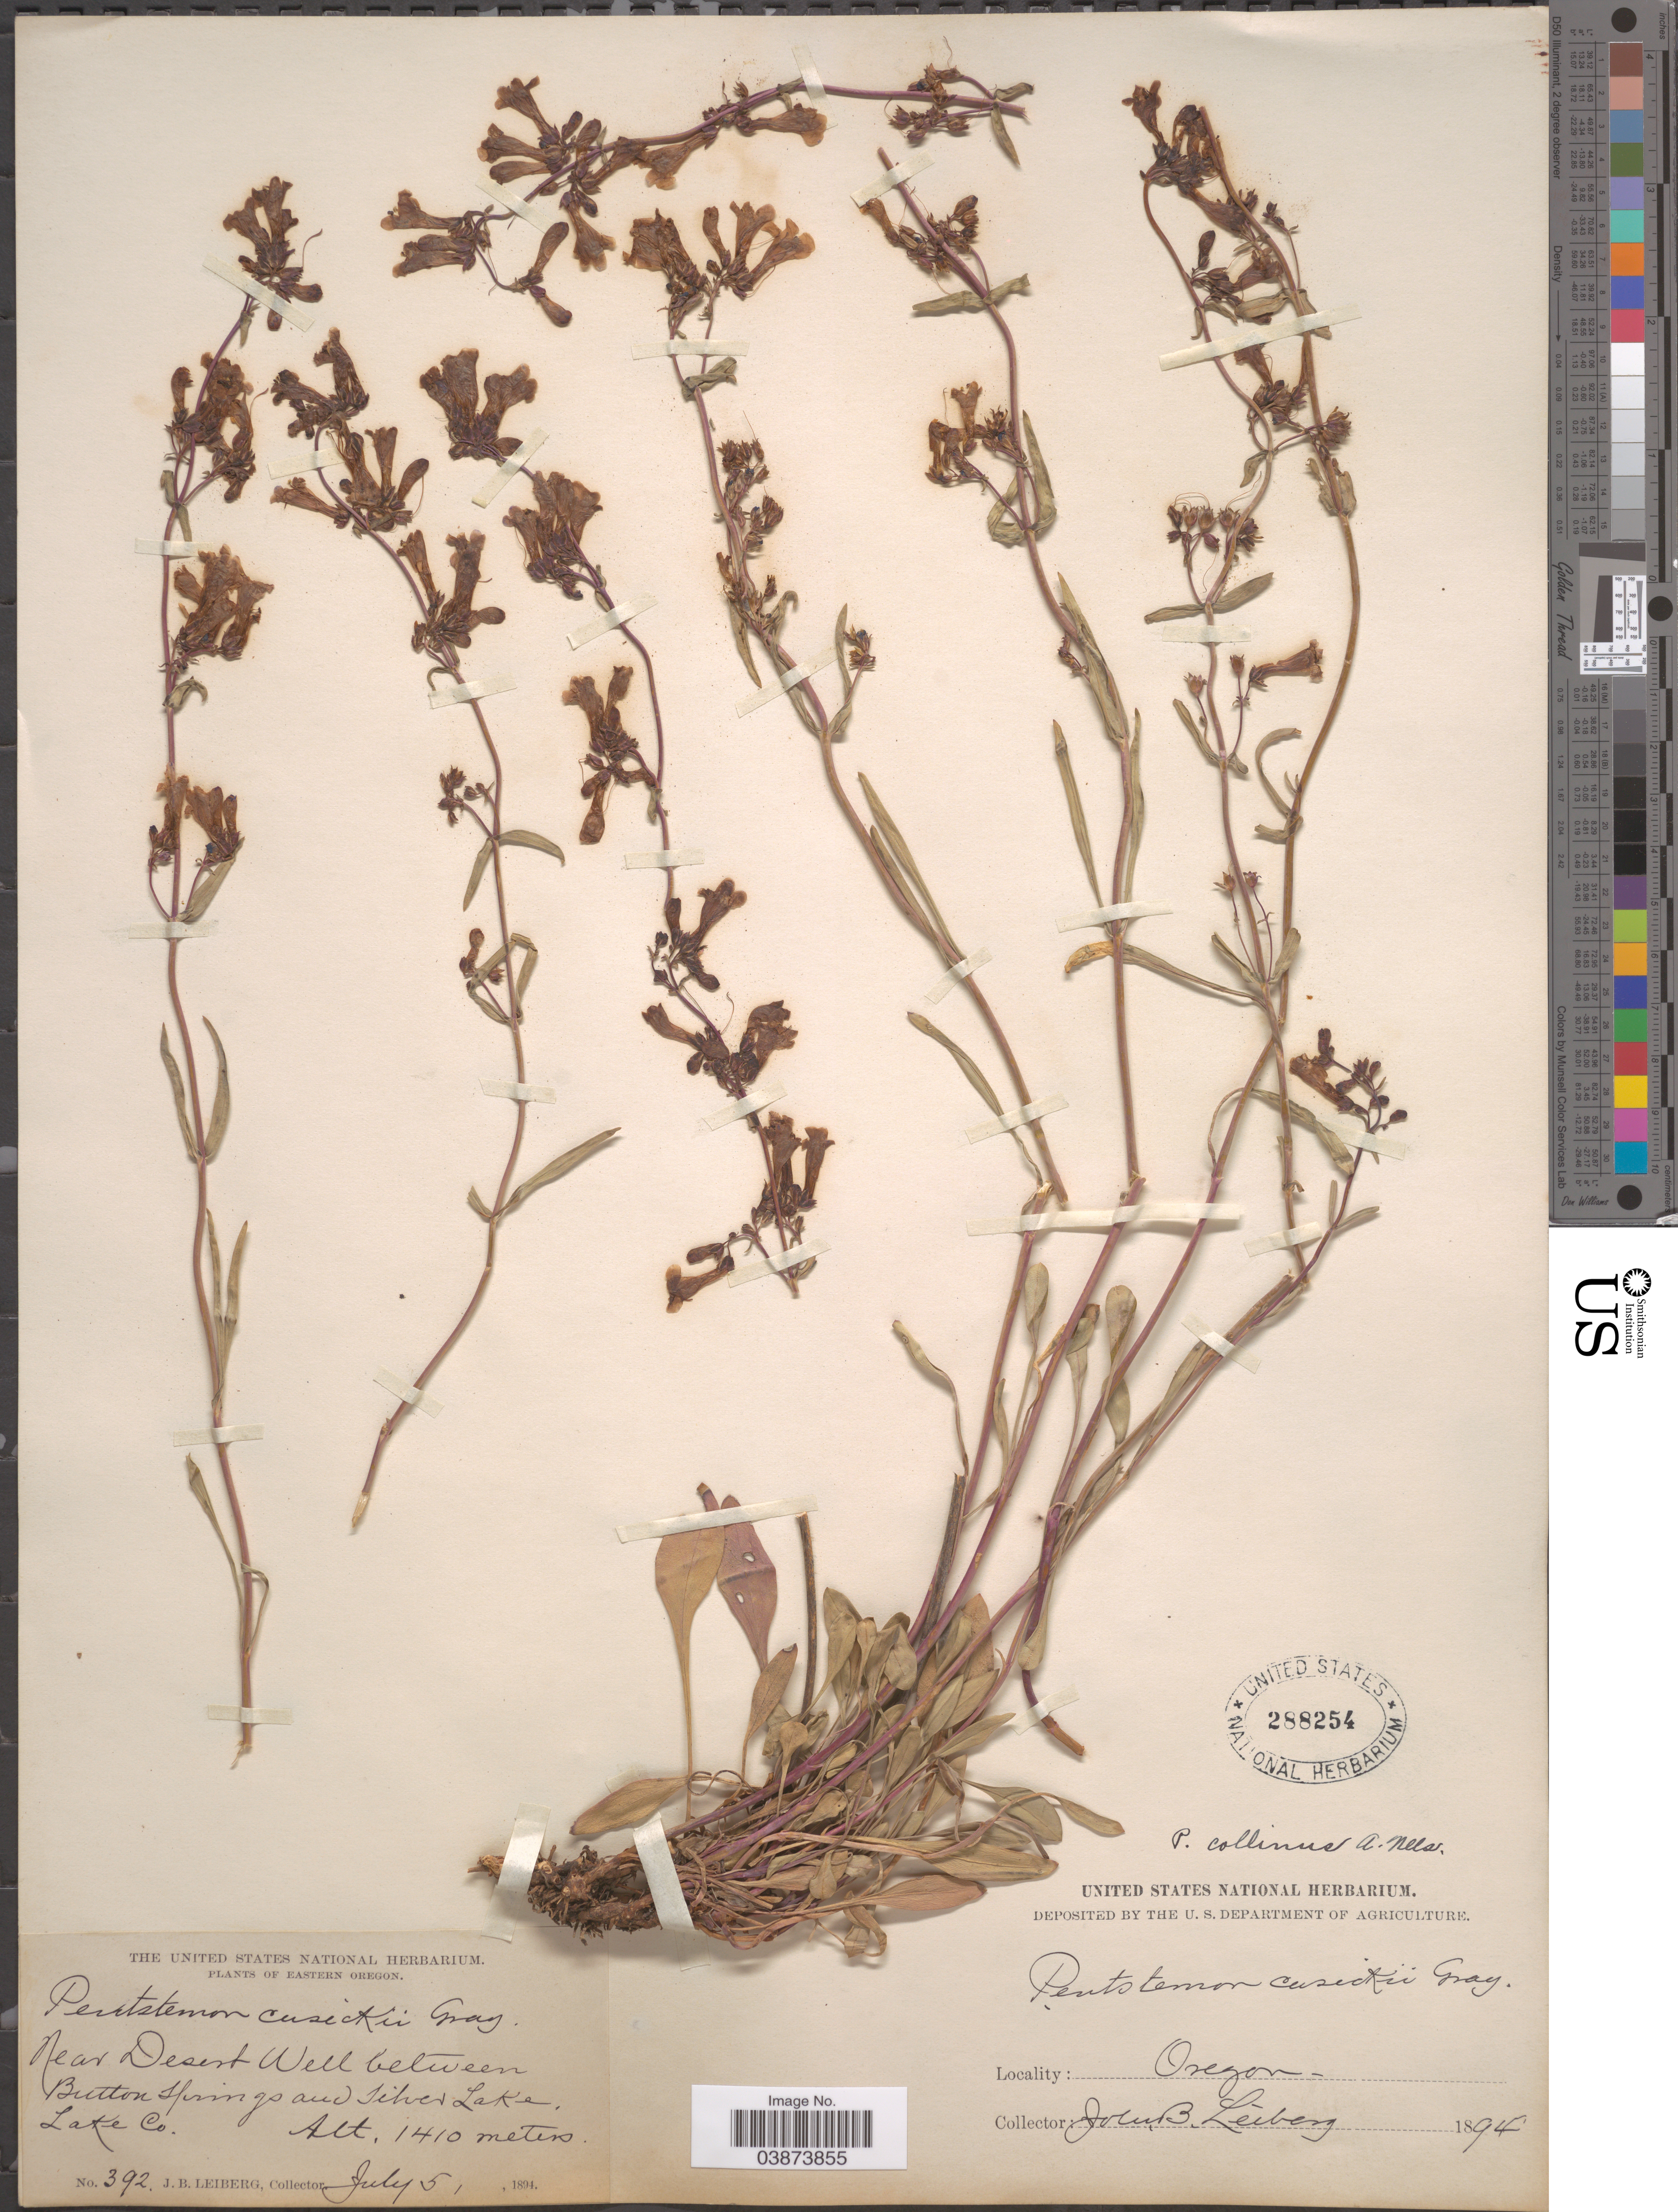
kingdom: Plantae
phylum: Tracheophyta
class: Magnoliopsida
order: Lamiales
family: Plantaginaceae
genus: Penstemon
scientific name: Penstemon cinereus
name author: Piper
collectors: J. B. Leiberg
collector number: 392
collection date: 1894-07-05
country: United States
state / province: Oregon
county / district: Lake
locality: Eastern Oregon. Near Desert Well between Button Springs and Silver Lake, Lake Co.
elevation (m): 1410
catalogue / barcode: US 288254